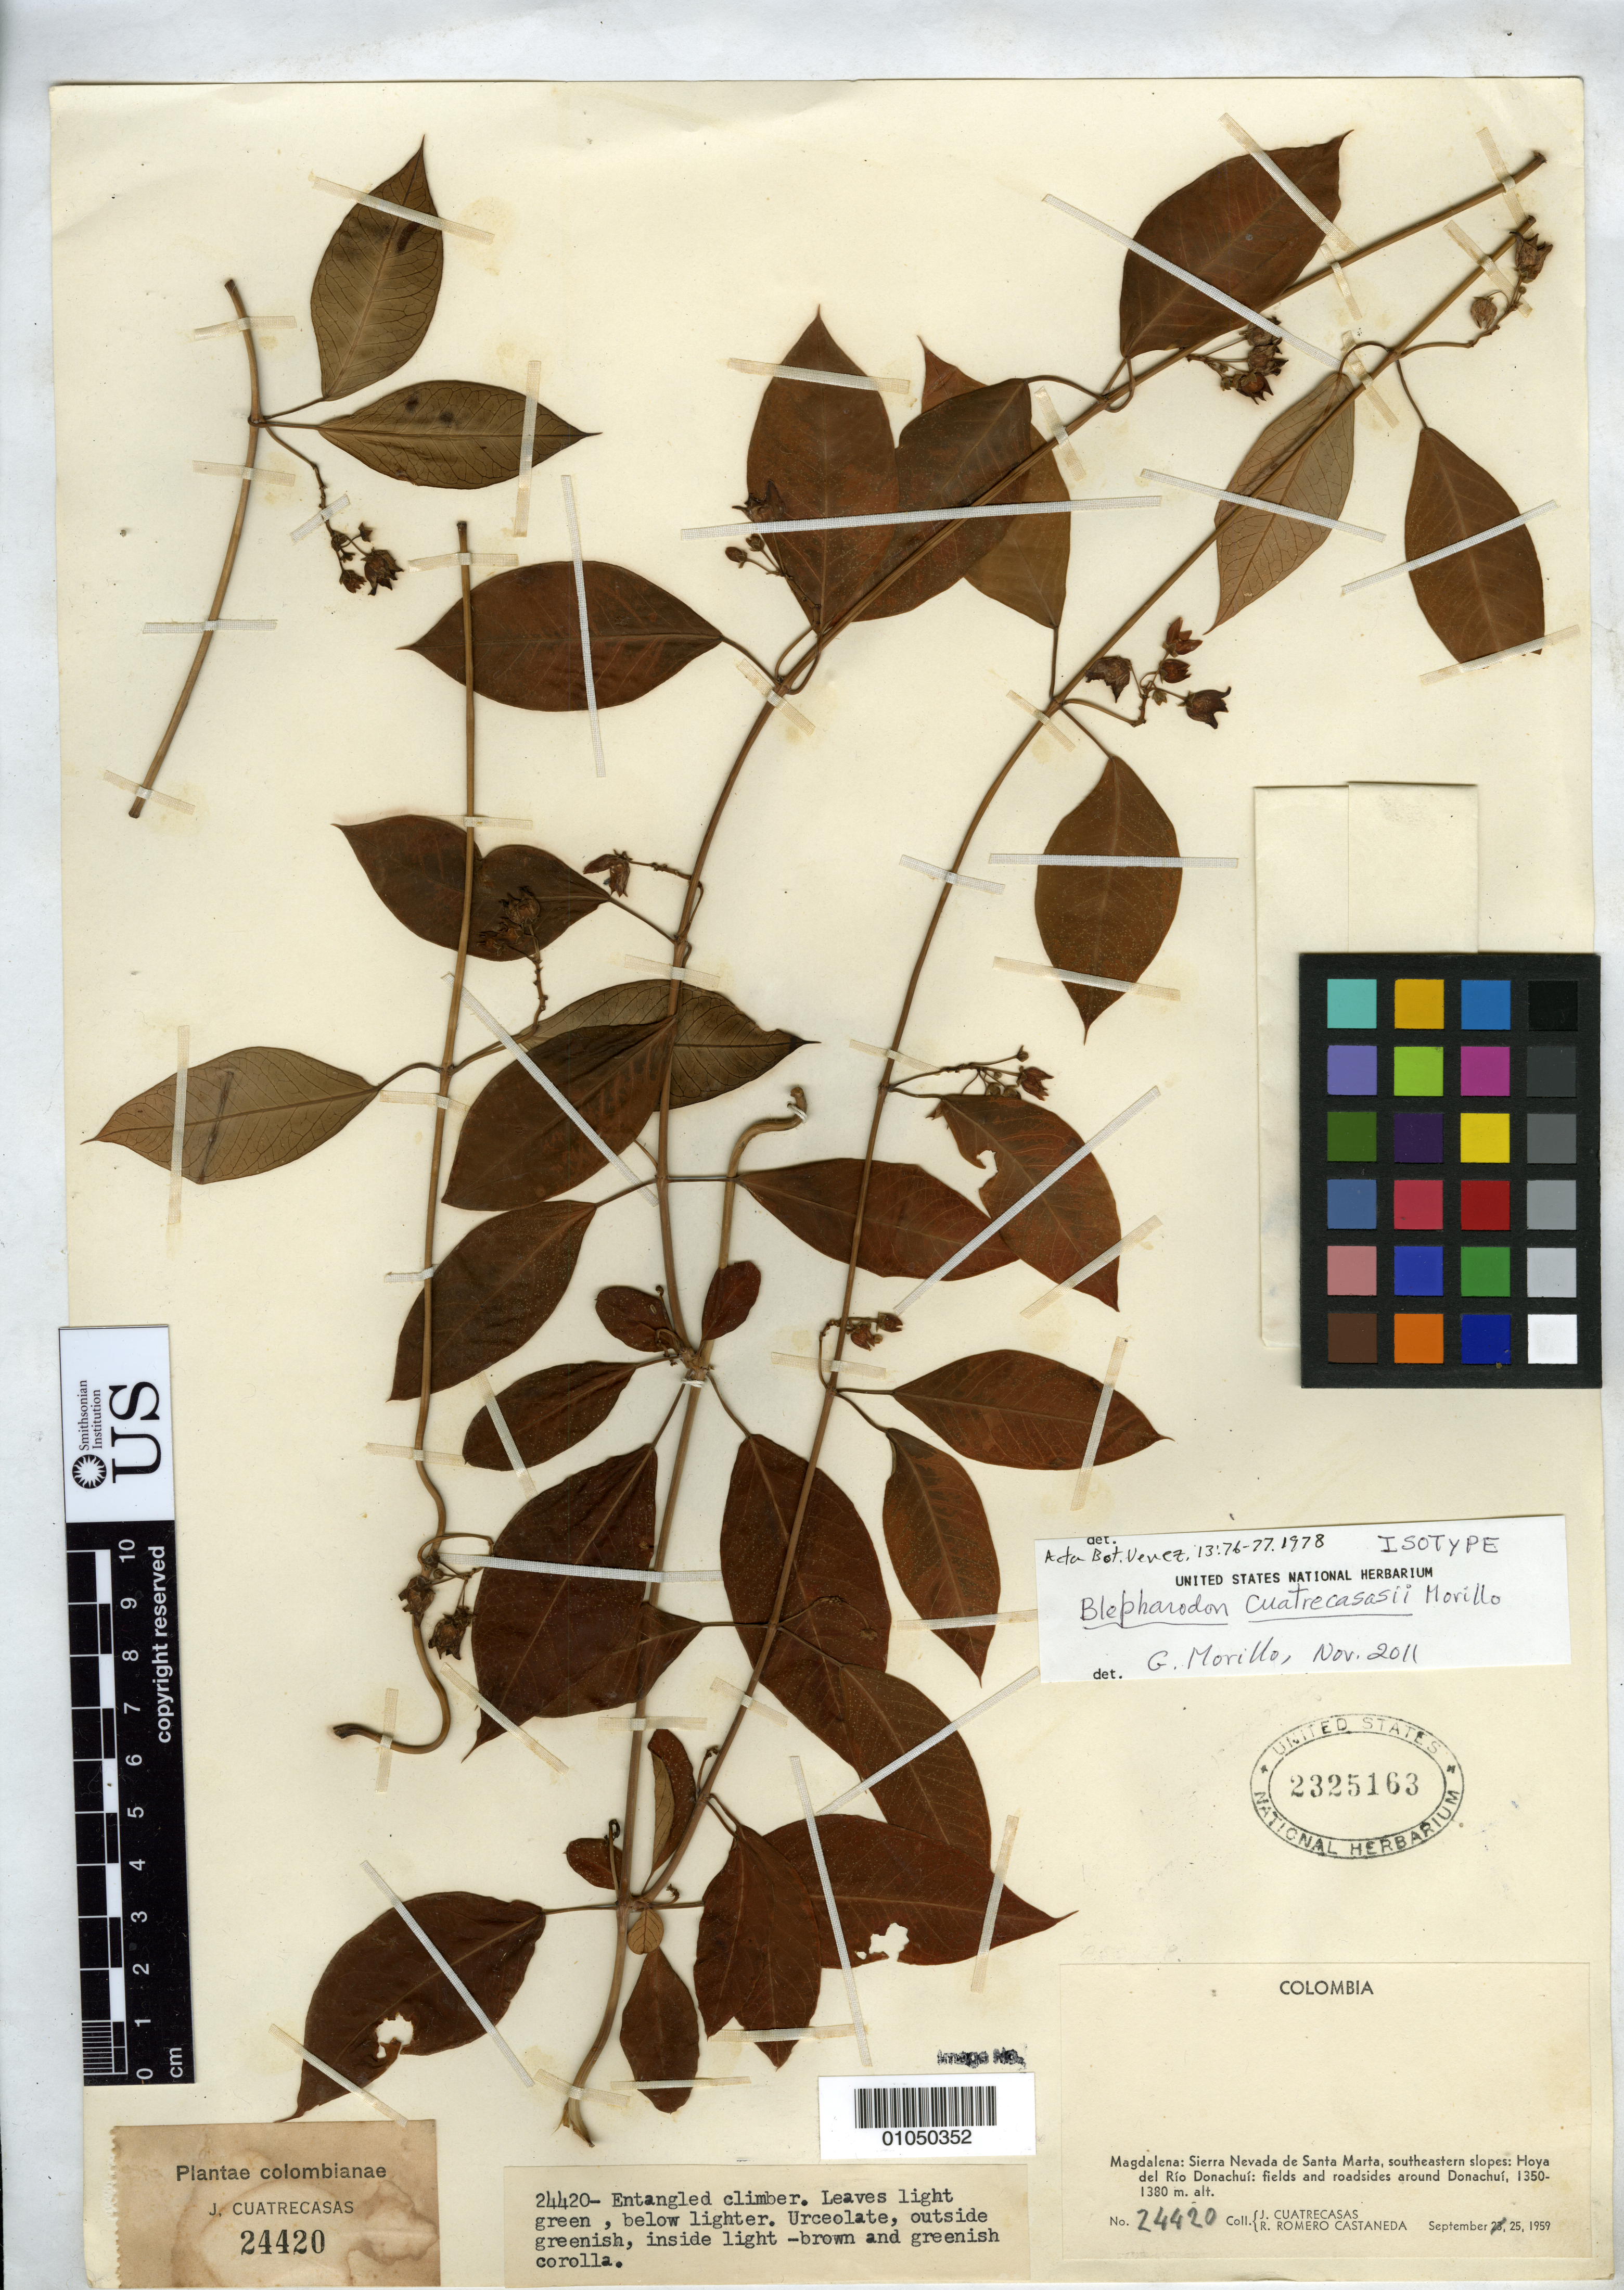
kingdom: Plantae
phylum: Tracheophyta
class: Magnoliopsida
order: Gentianales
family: Apocynaceae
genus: Blepharodon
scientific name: Blepharodon cuatrecasasii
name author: Morillo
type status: Isotype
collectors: J. Cuatrecasas & R. Romero Castañeda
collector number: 24420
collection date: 1959-09-25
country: Colombia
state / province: Magdalena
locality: Magdalena: Sierra Nevada de Santa Marta, southeastern slopes: Hoya del Río Donachuí: fields and roadsides around Donachuí.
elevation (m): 1350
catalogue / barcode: US 2325163